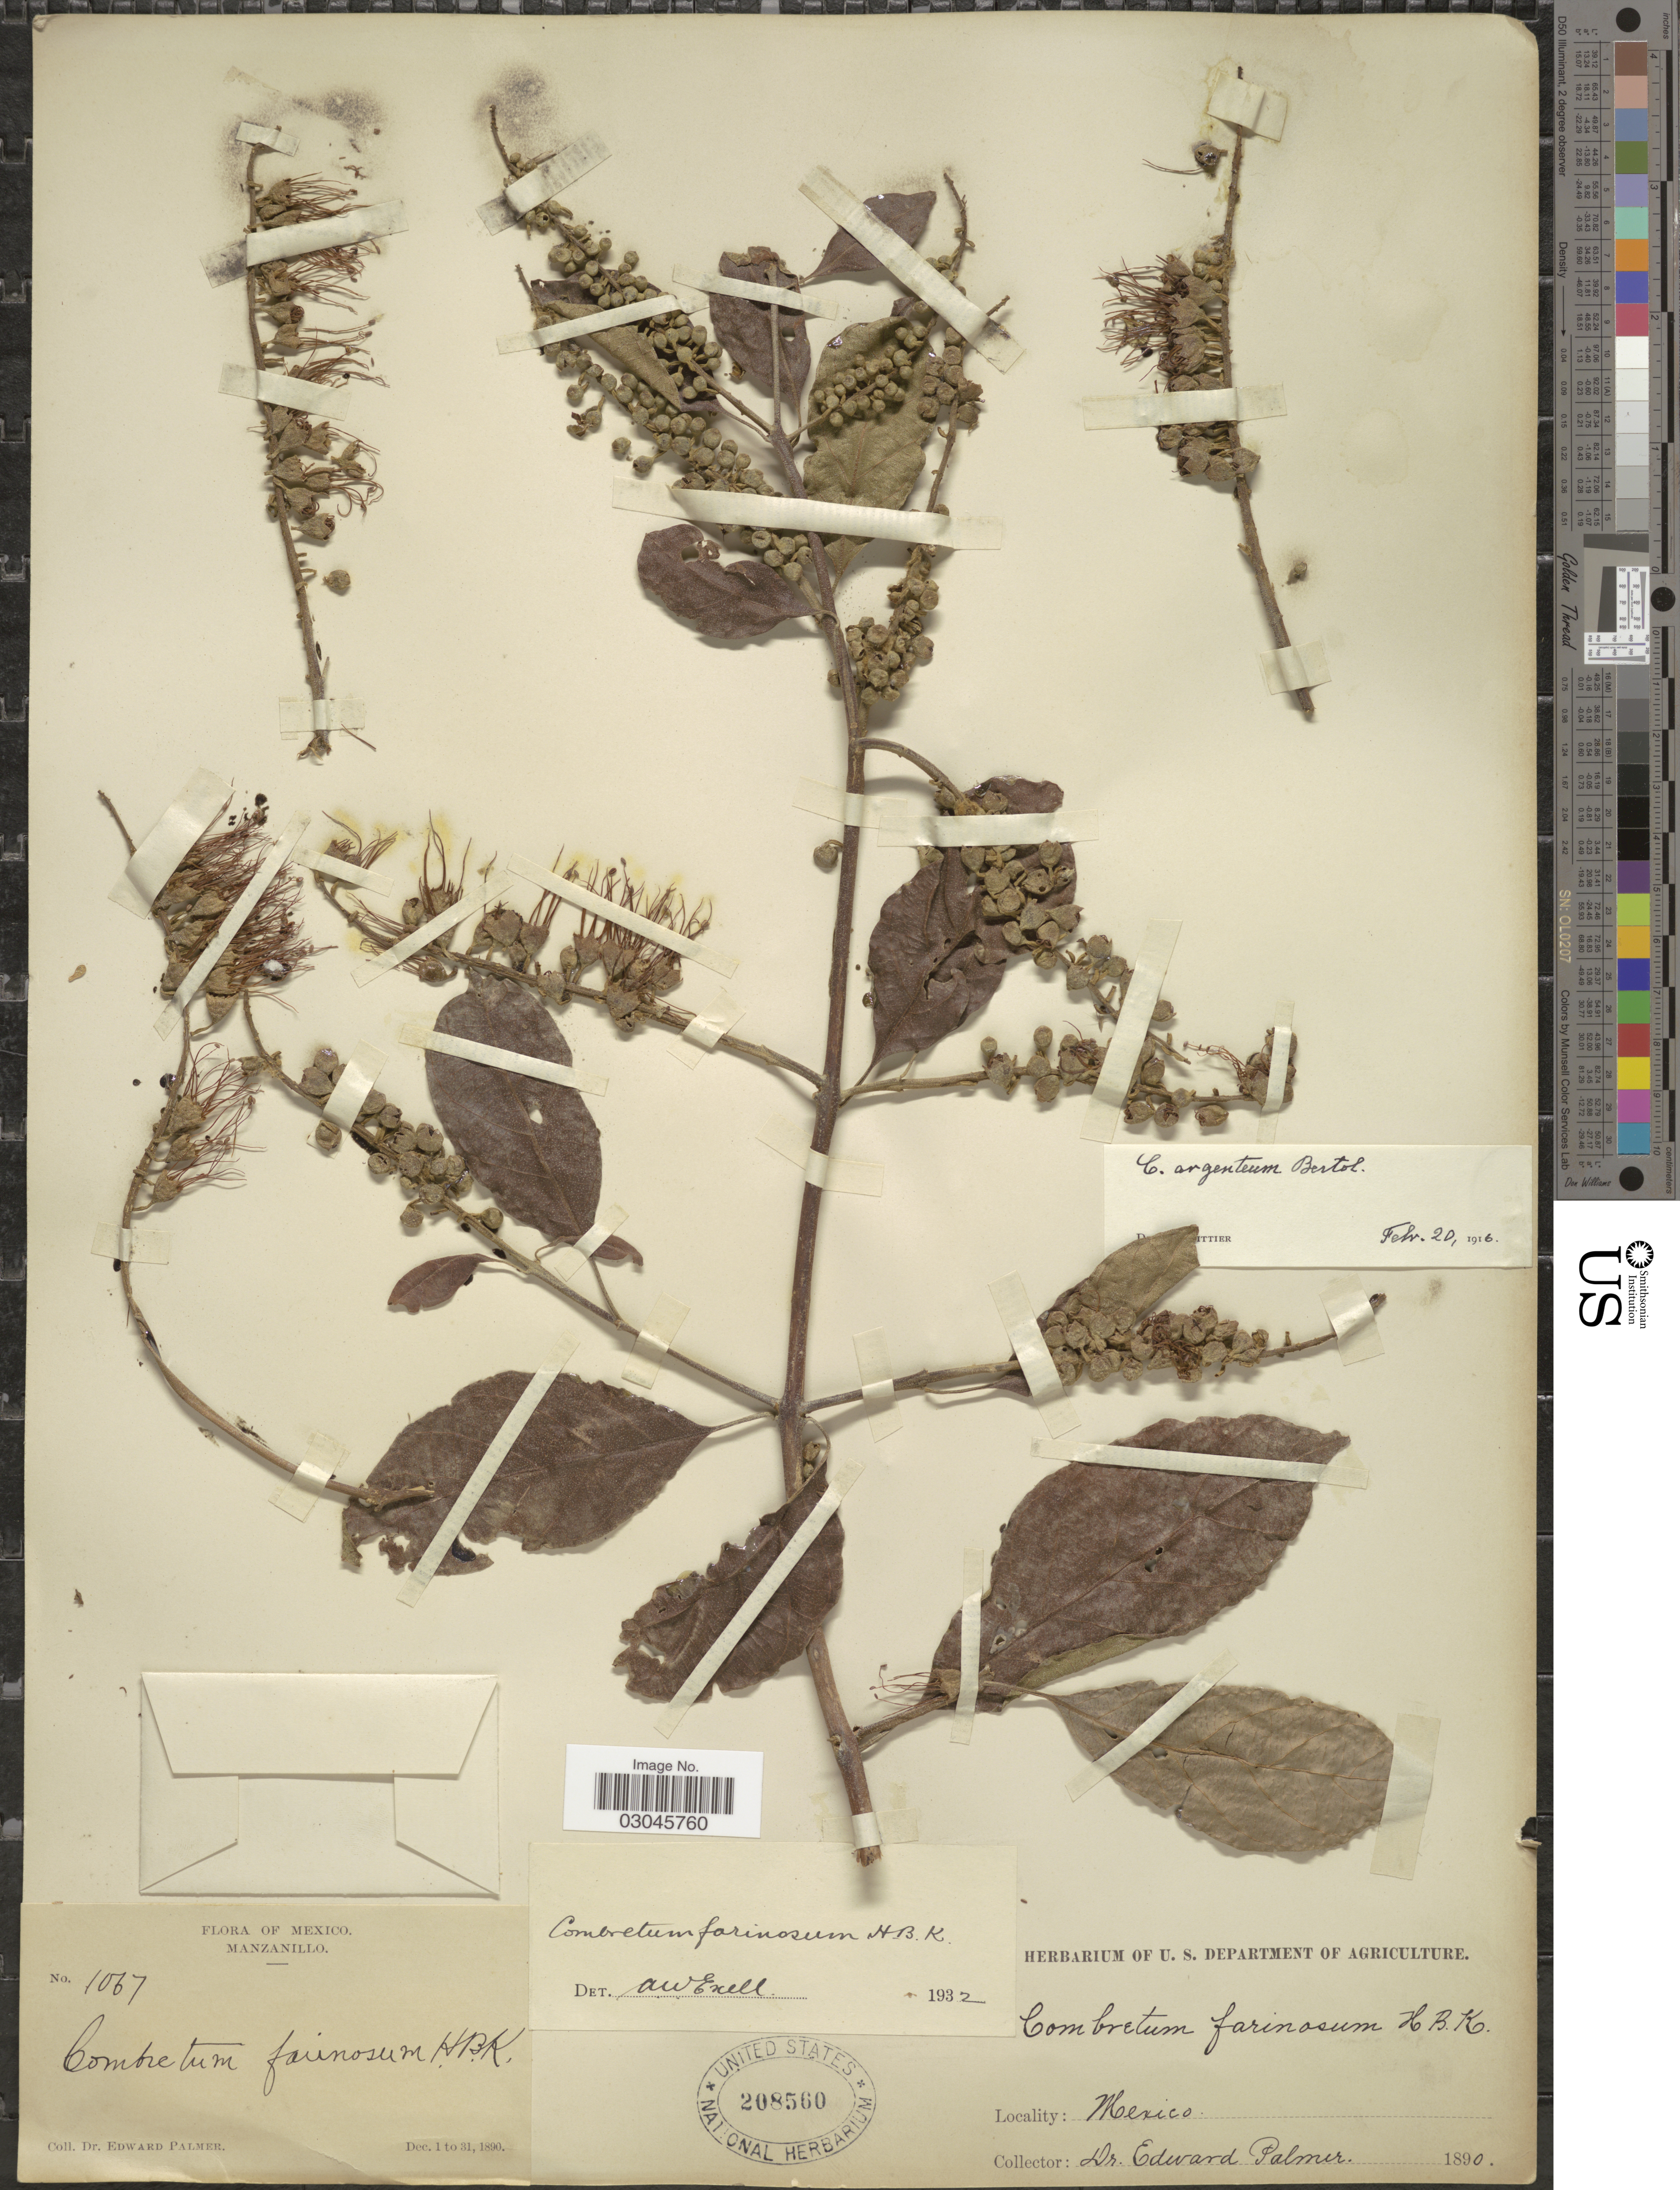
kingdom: Plantae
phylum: Tracheophyta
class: Magnoliopsida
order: Myrtales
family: Combretaceae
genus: Combretum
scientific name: Combretum fruticosum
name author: (Loefl.) Stuntz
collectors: E. Palmer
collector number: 1067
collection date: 1890-12-01/1890-12-31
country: Mexico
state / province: Colima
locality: Manzanillo.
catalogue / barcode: US 208560